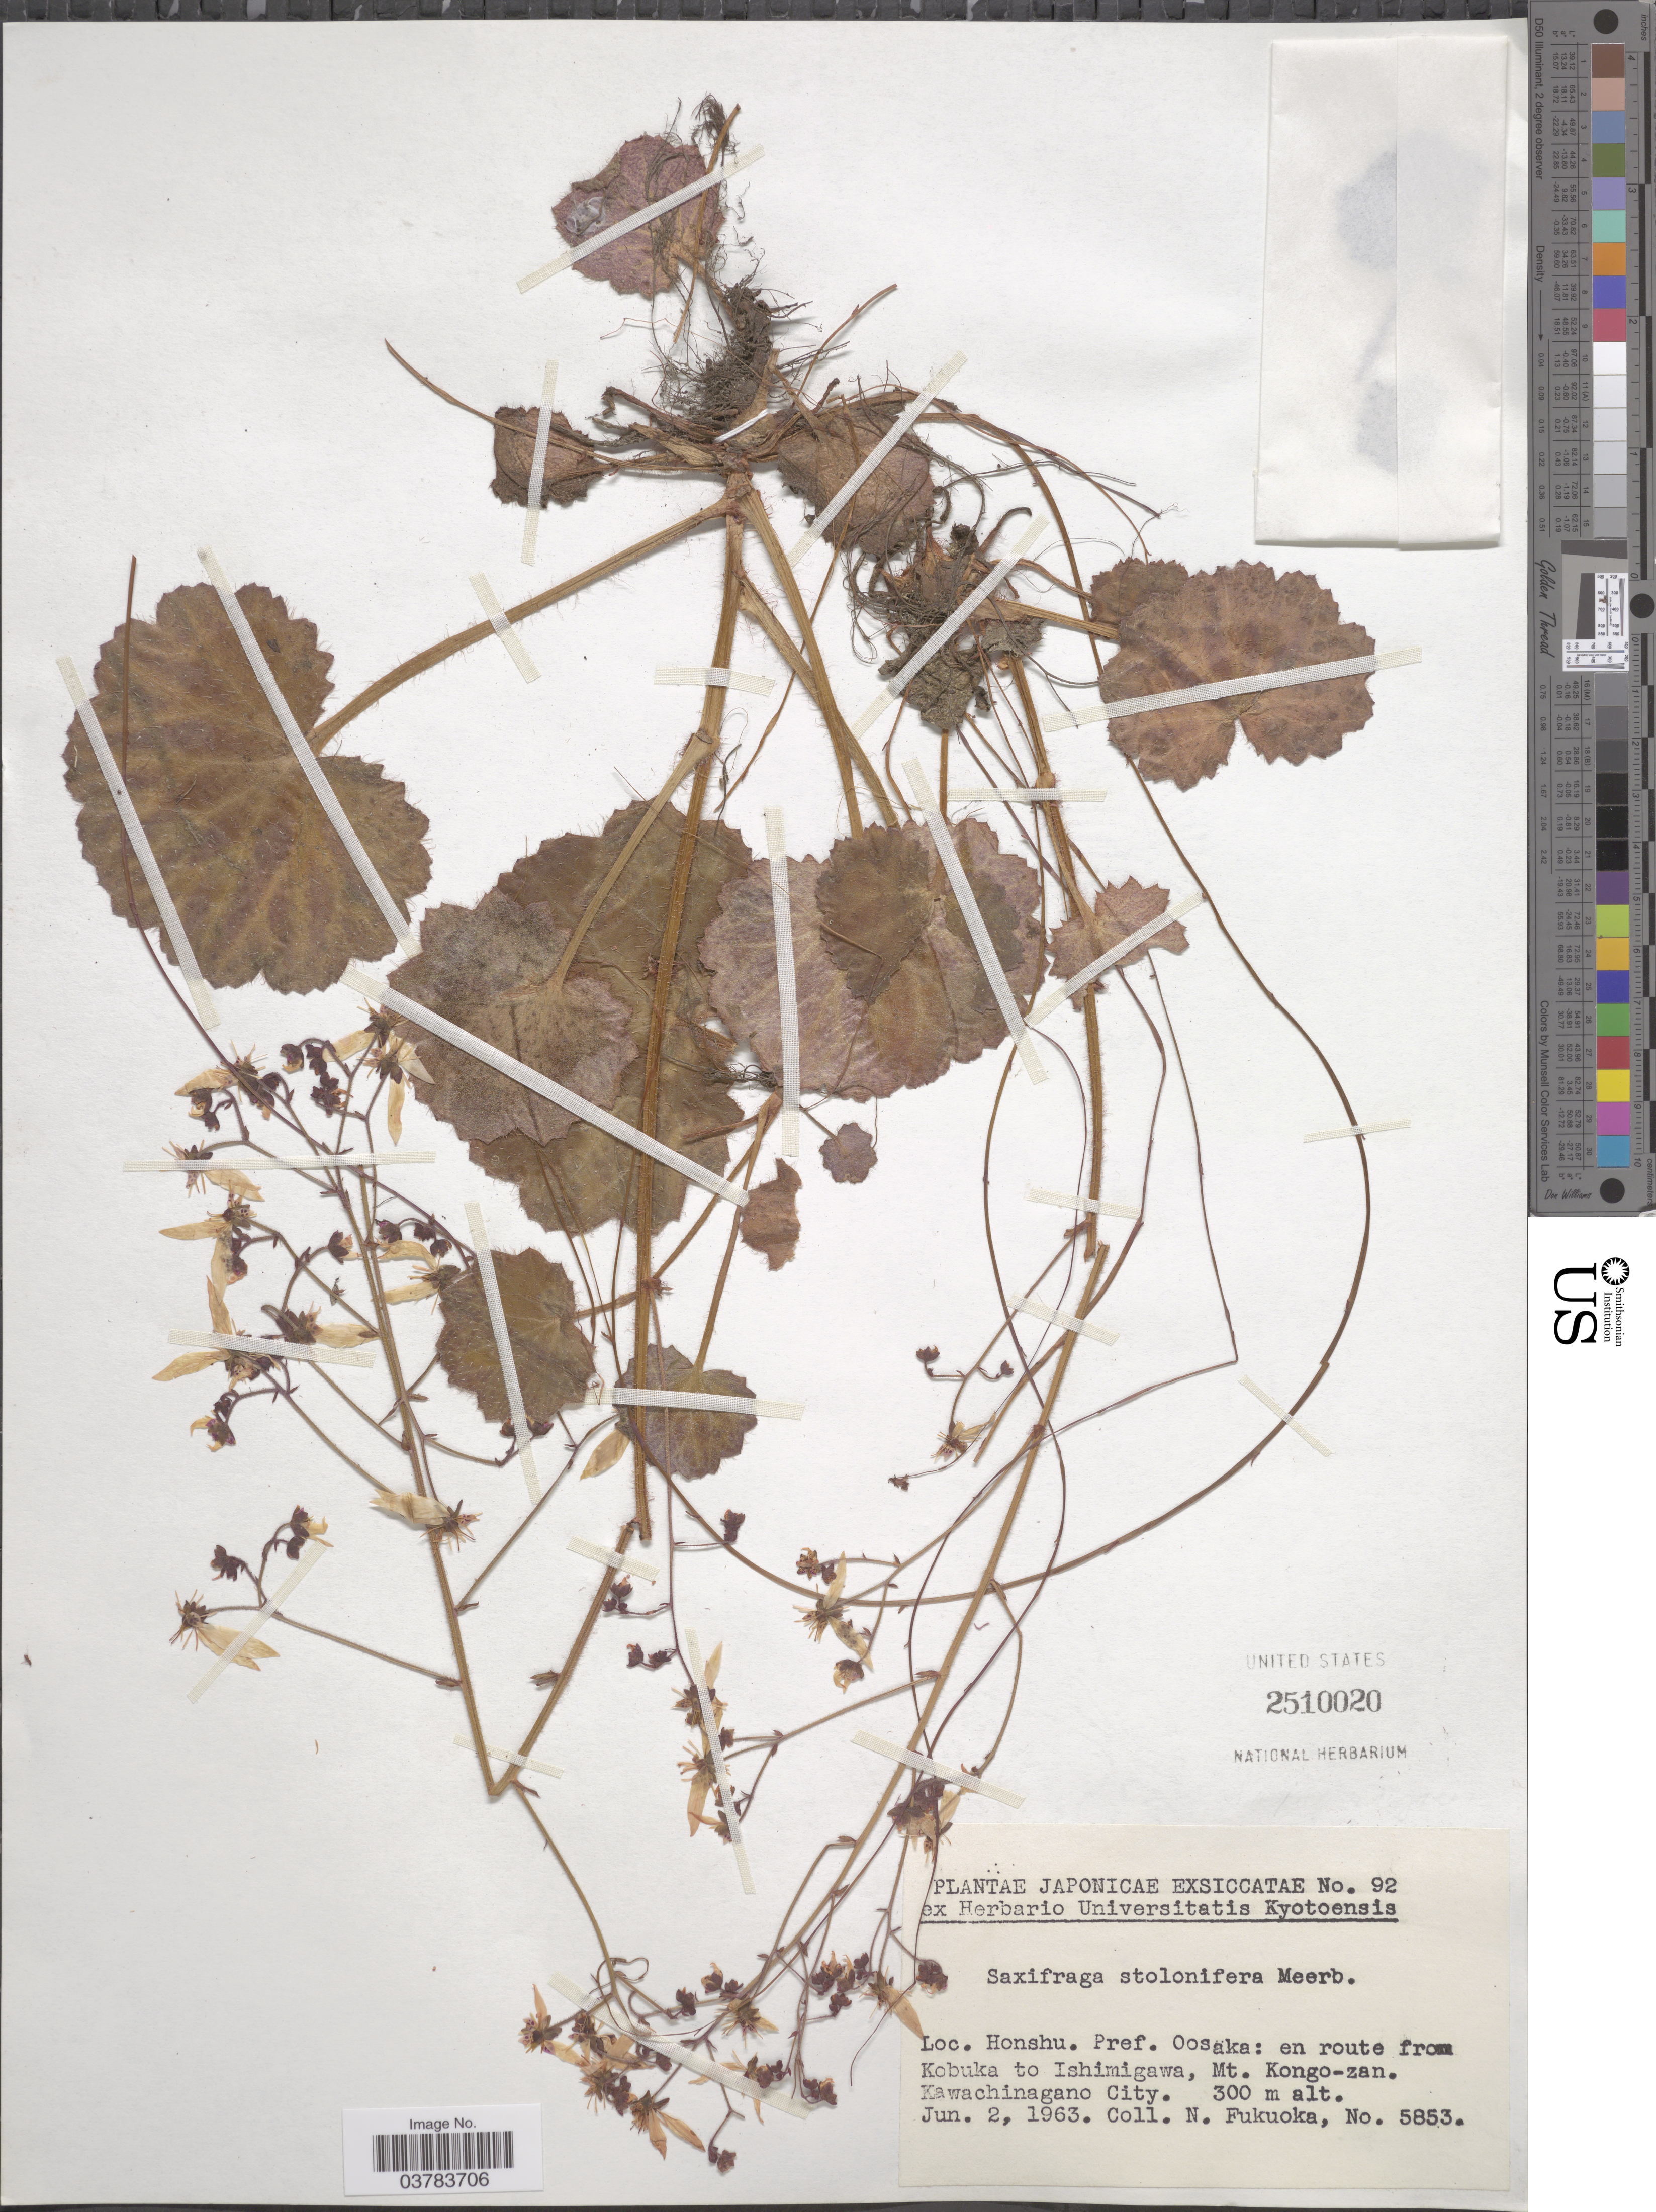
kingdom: Plantae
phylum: Tracheophyta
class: Magnoliopsida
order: Saxifragales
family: Saxifragaceae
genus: Saxifraga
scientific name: Saxifraga stolonifera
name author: Curtis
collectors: N. Fukuoka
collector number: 5853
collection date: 1963-06-02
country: Japan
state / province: Osaka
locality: Honshu. Pref. Oosaka: en route from Kobuka to Ishimigawa, Mt. Kongo-zan. Kawachinagano City.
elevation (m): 300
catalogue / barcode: US 2510020